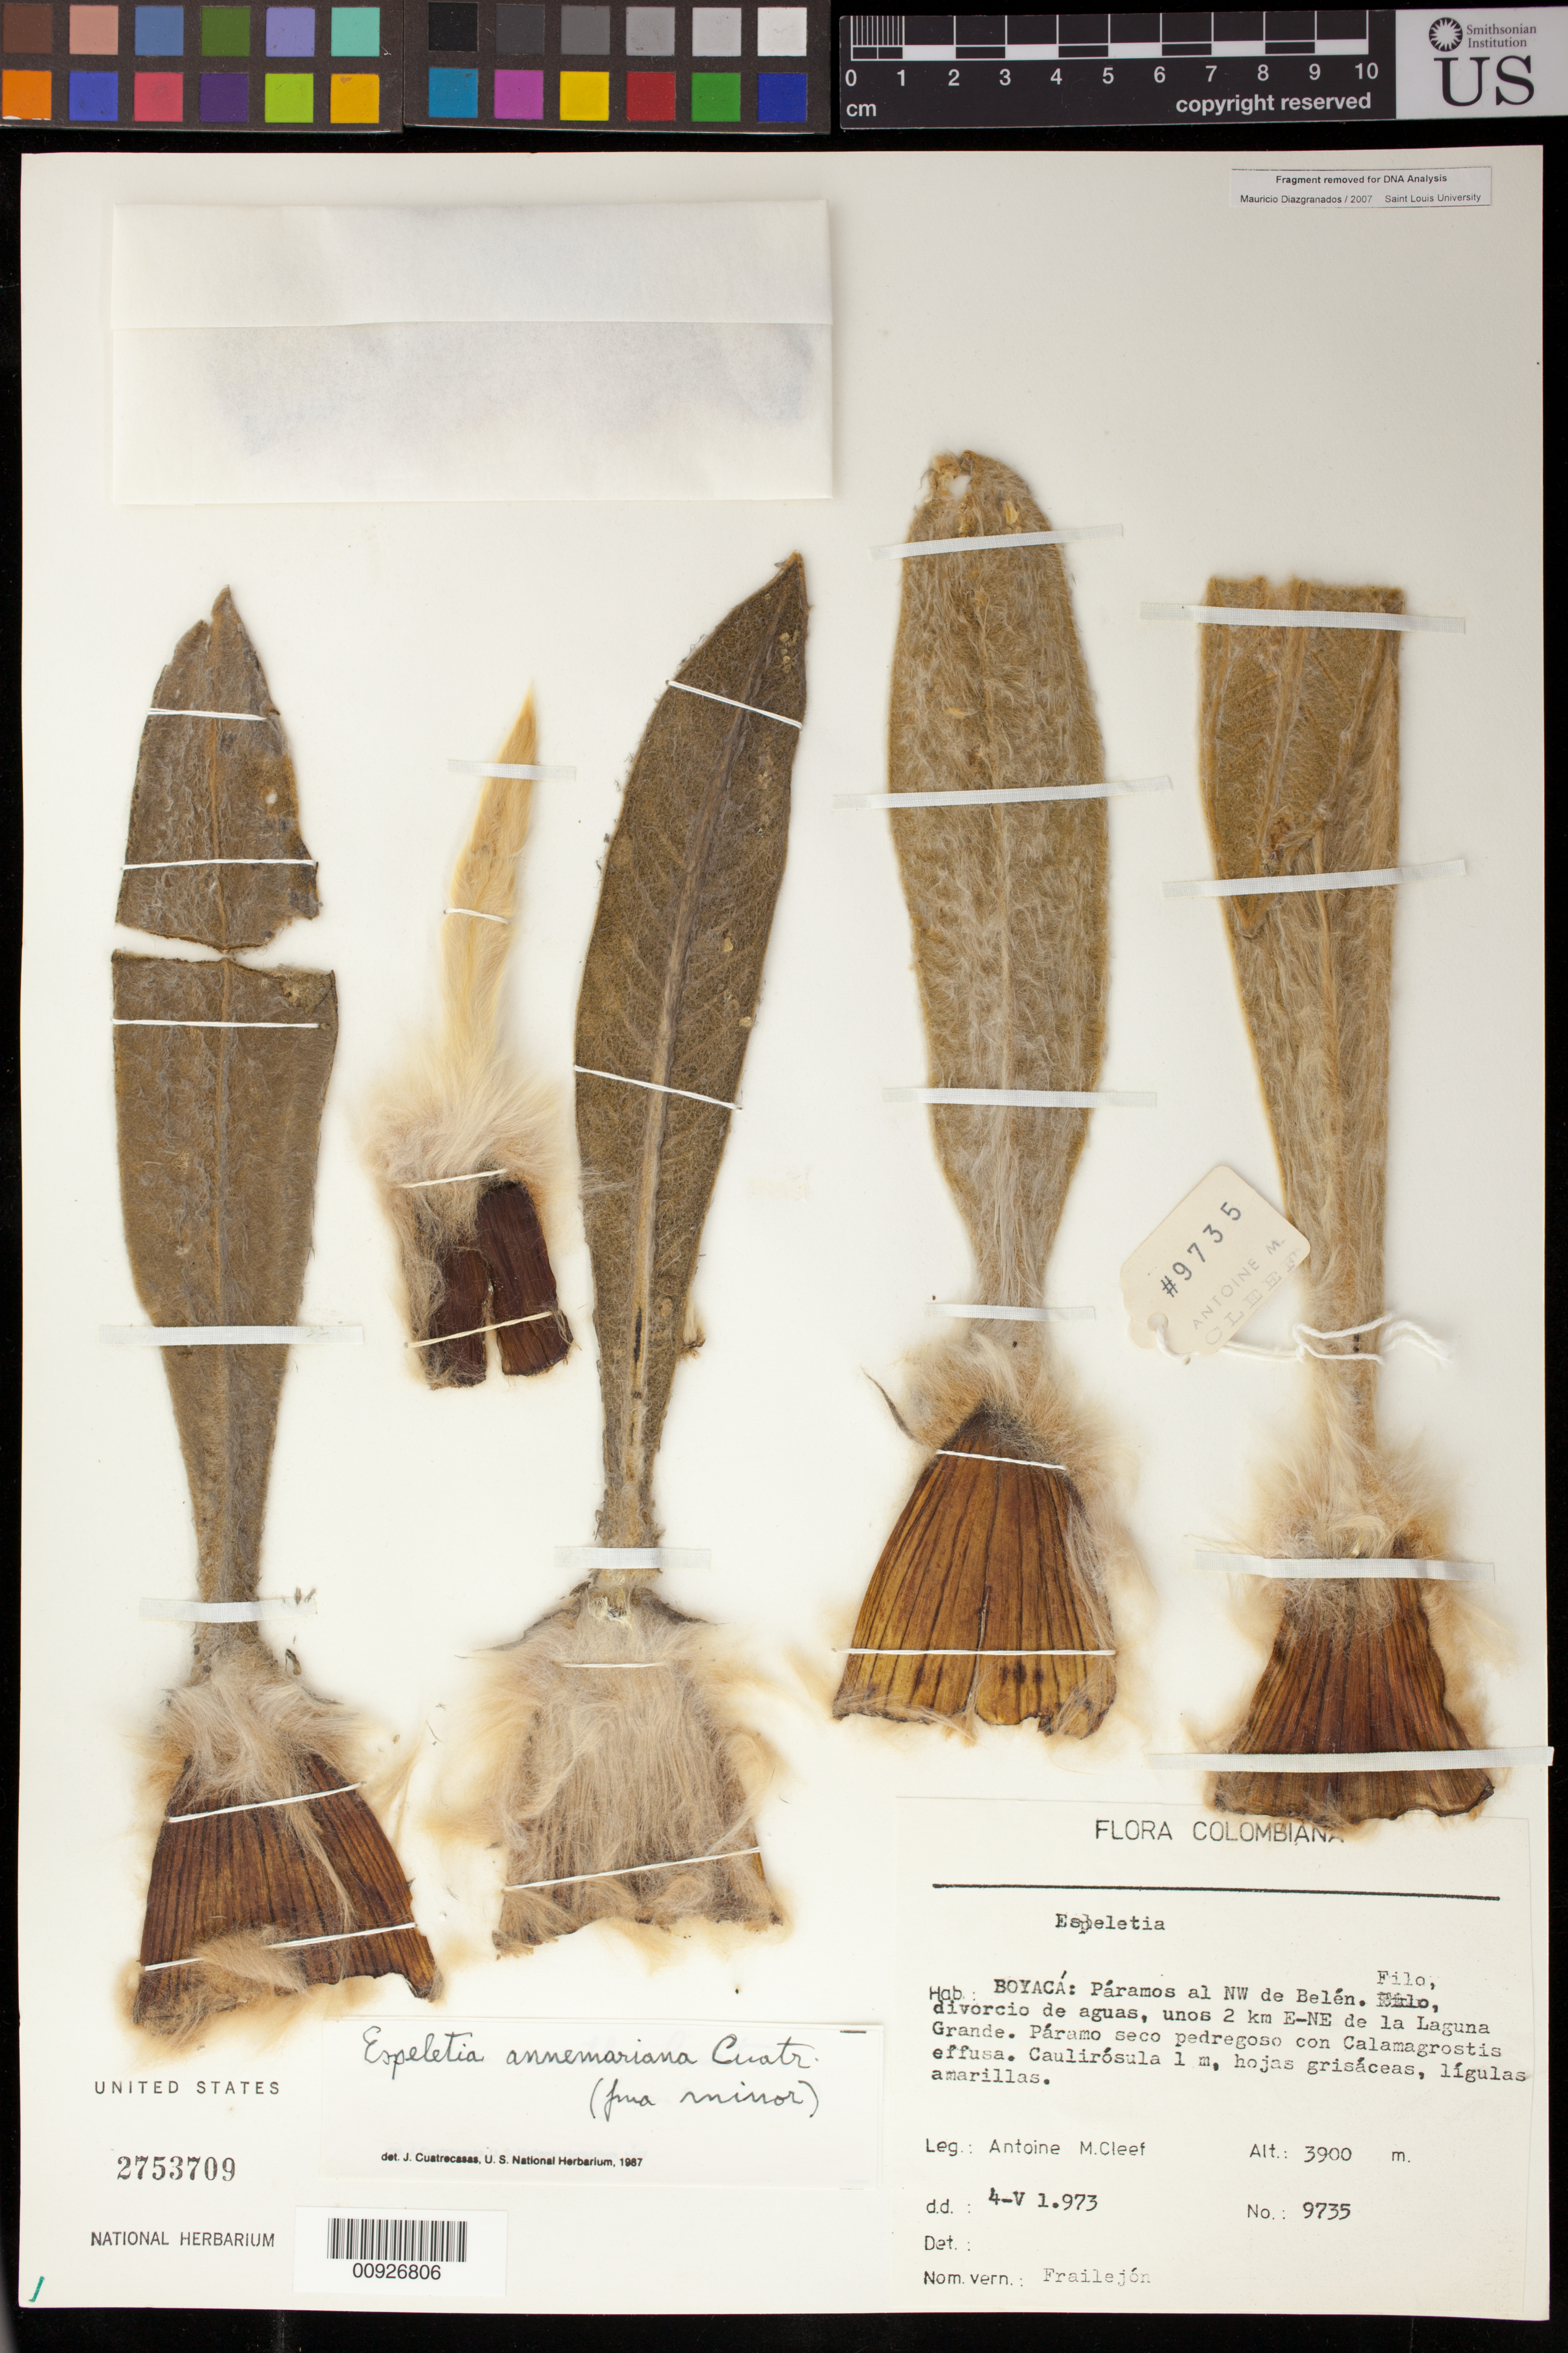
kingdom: Plantae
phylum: Tracheophyta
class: Magnoliopsida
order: Asterales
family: Asteraceae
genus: Espeletia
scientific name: Espeletia annemariana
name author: Cuatrec.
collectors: A. M. Cleef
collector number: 9735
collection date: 1973-05-04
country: Colombia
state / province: Boyacá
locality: Páramos all NW de Belén. Filo, divorcio de aguas, unos 2 km. E-NE de la Laguna Grande.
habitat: Páramo seco pedregoso con Calamagrostis effusa.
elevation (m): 3900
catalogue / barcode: US 2753709